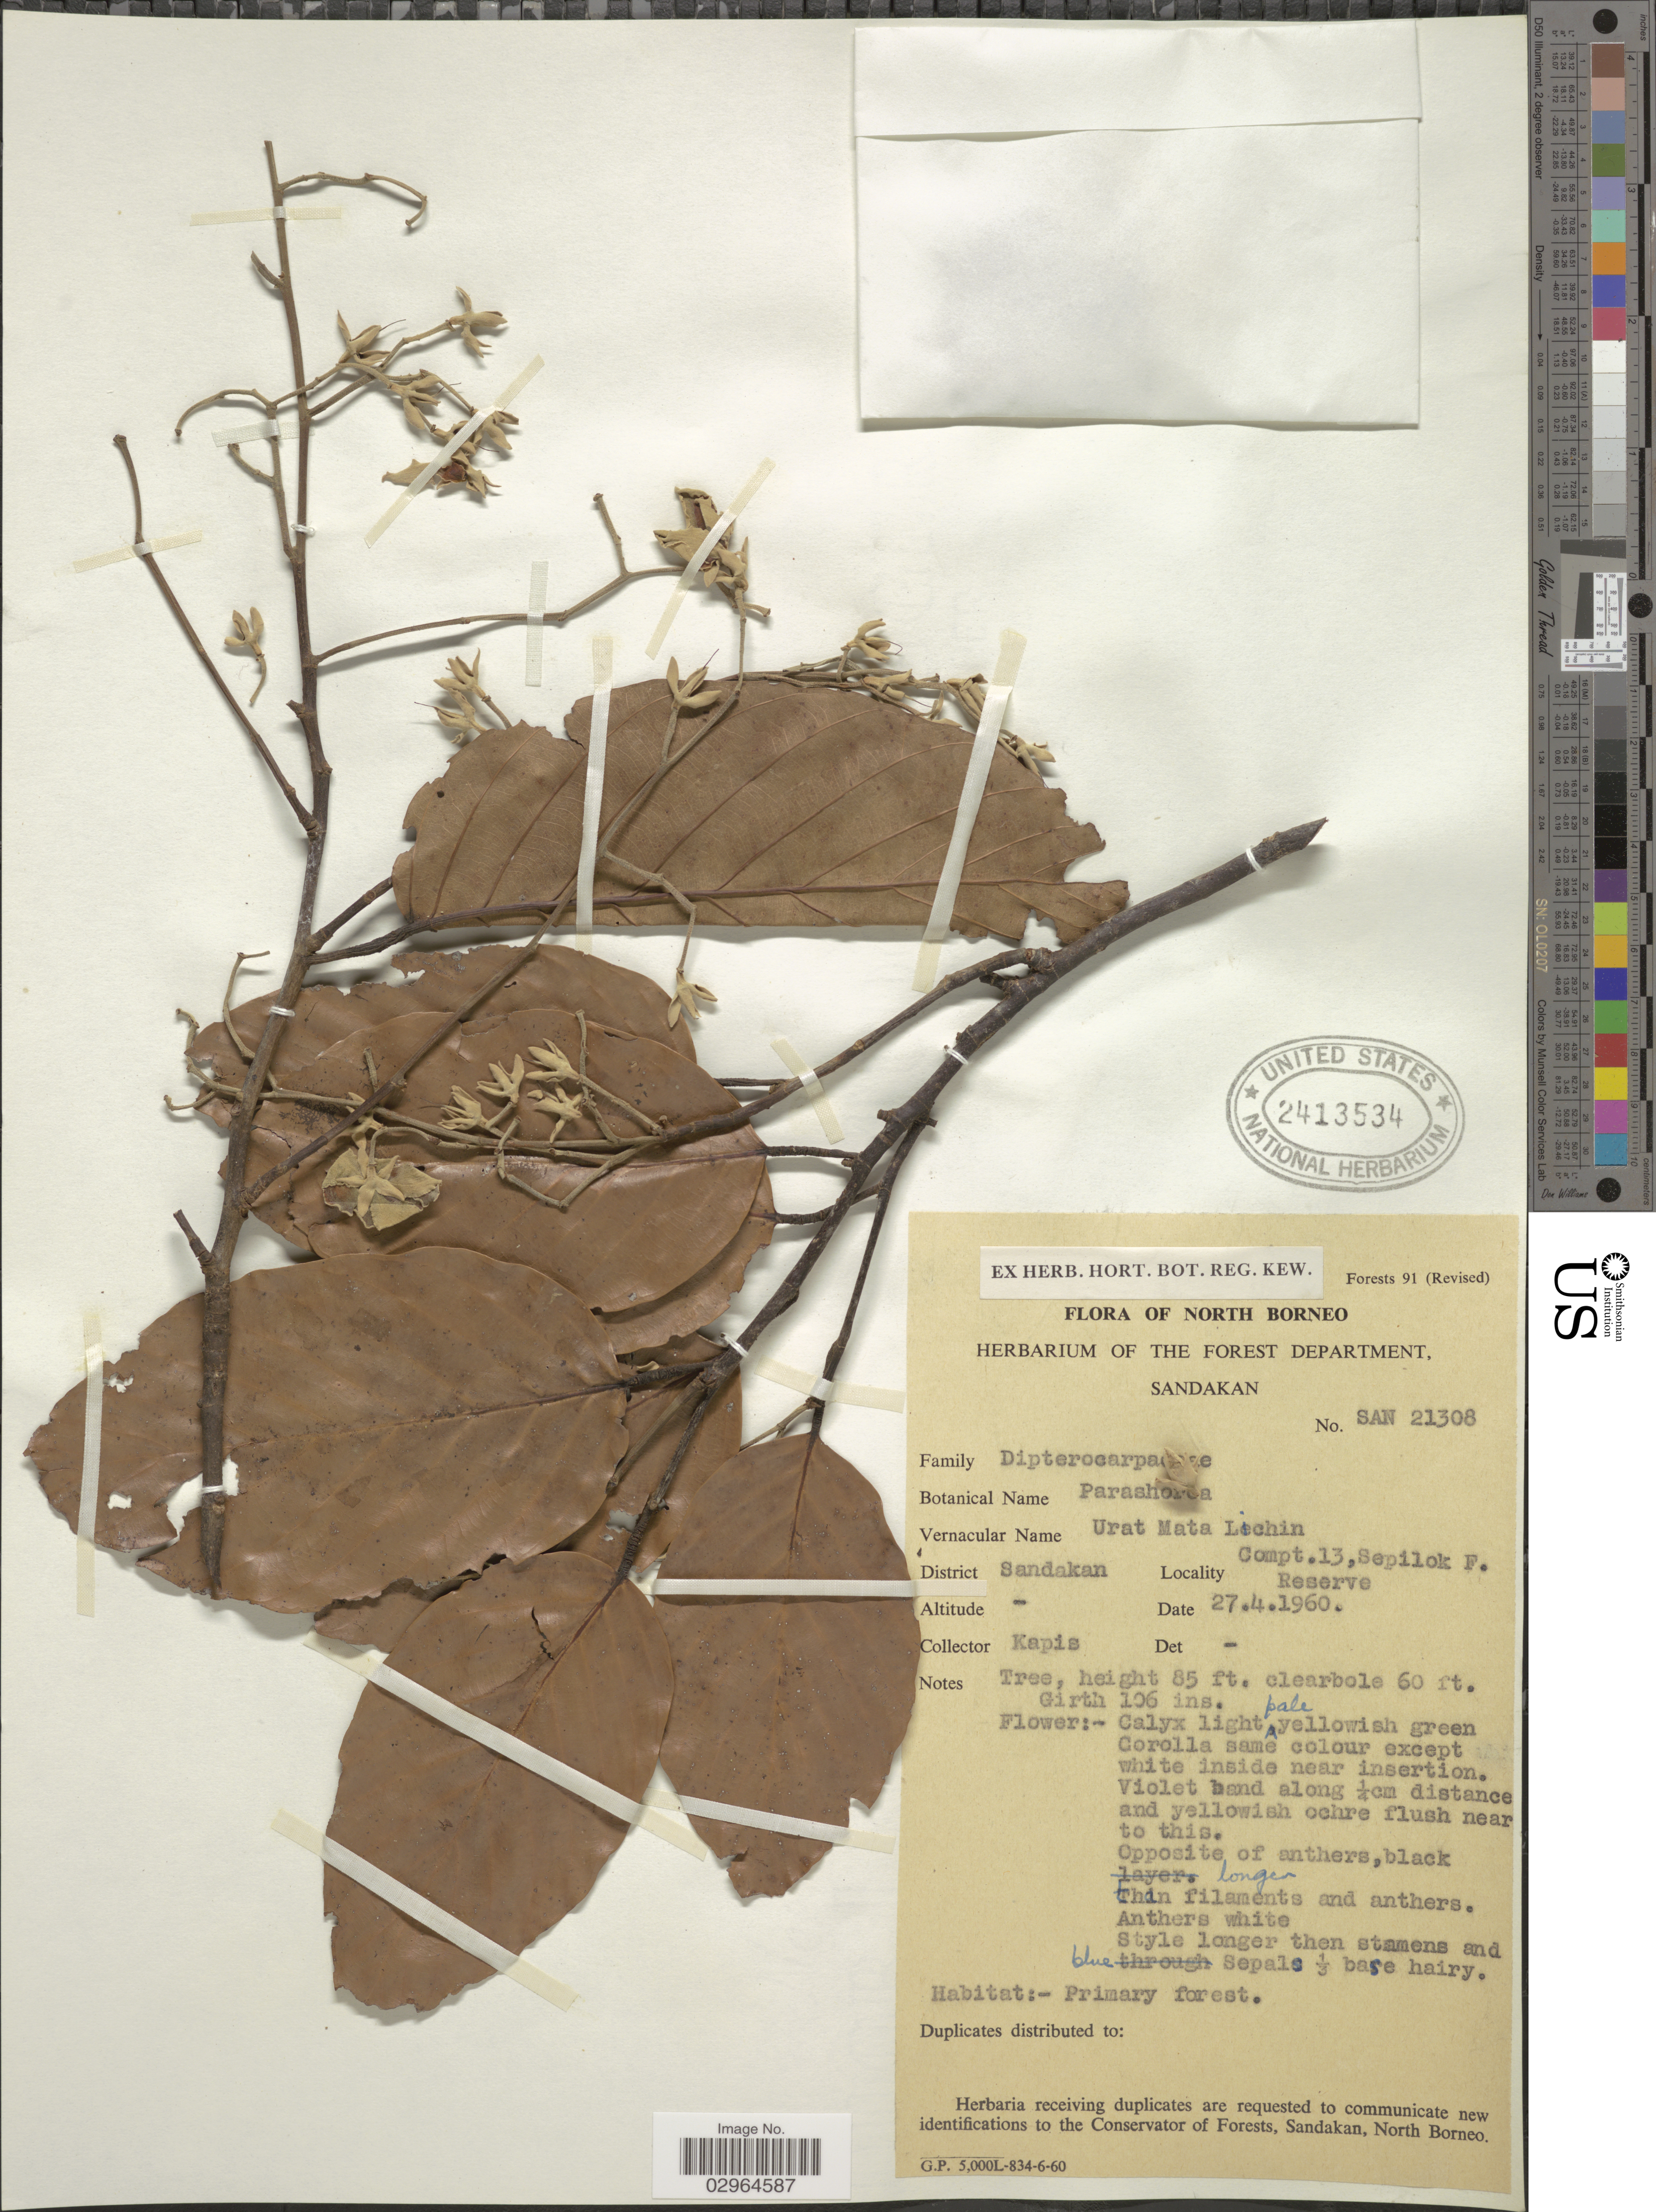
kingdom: Plantae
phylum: Tracheophyta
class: Magnoliopsida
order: Malvales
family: Dipterocarpaceae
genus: Parashorea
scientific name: Parashorea malaanonan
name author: (Blanco) Merr.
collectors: Kapis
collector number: SAN21308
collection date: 1960-04-27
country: Malaysia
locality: North Borneo. District Sandakan. Compt. 13, Sepilok F. Reserve.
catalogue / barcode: US 2413534